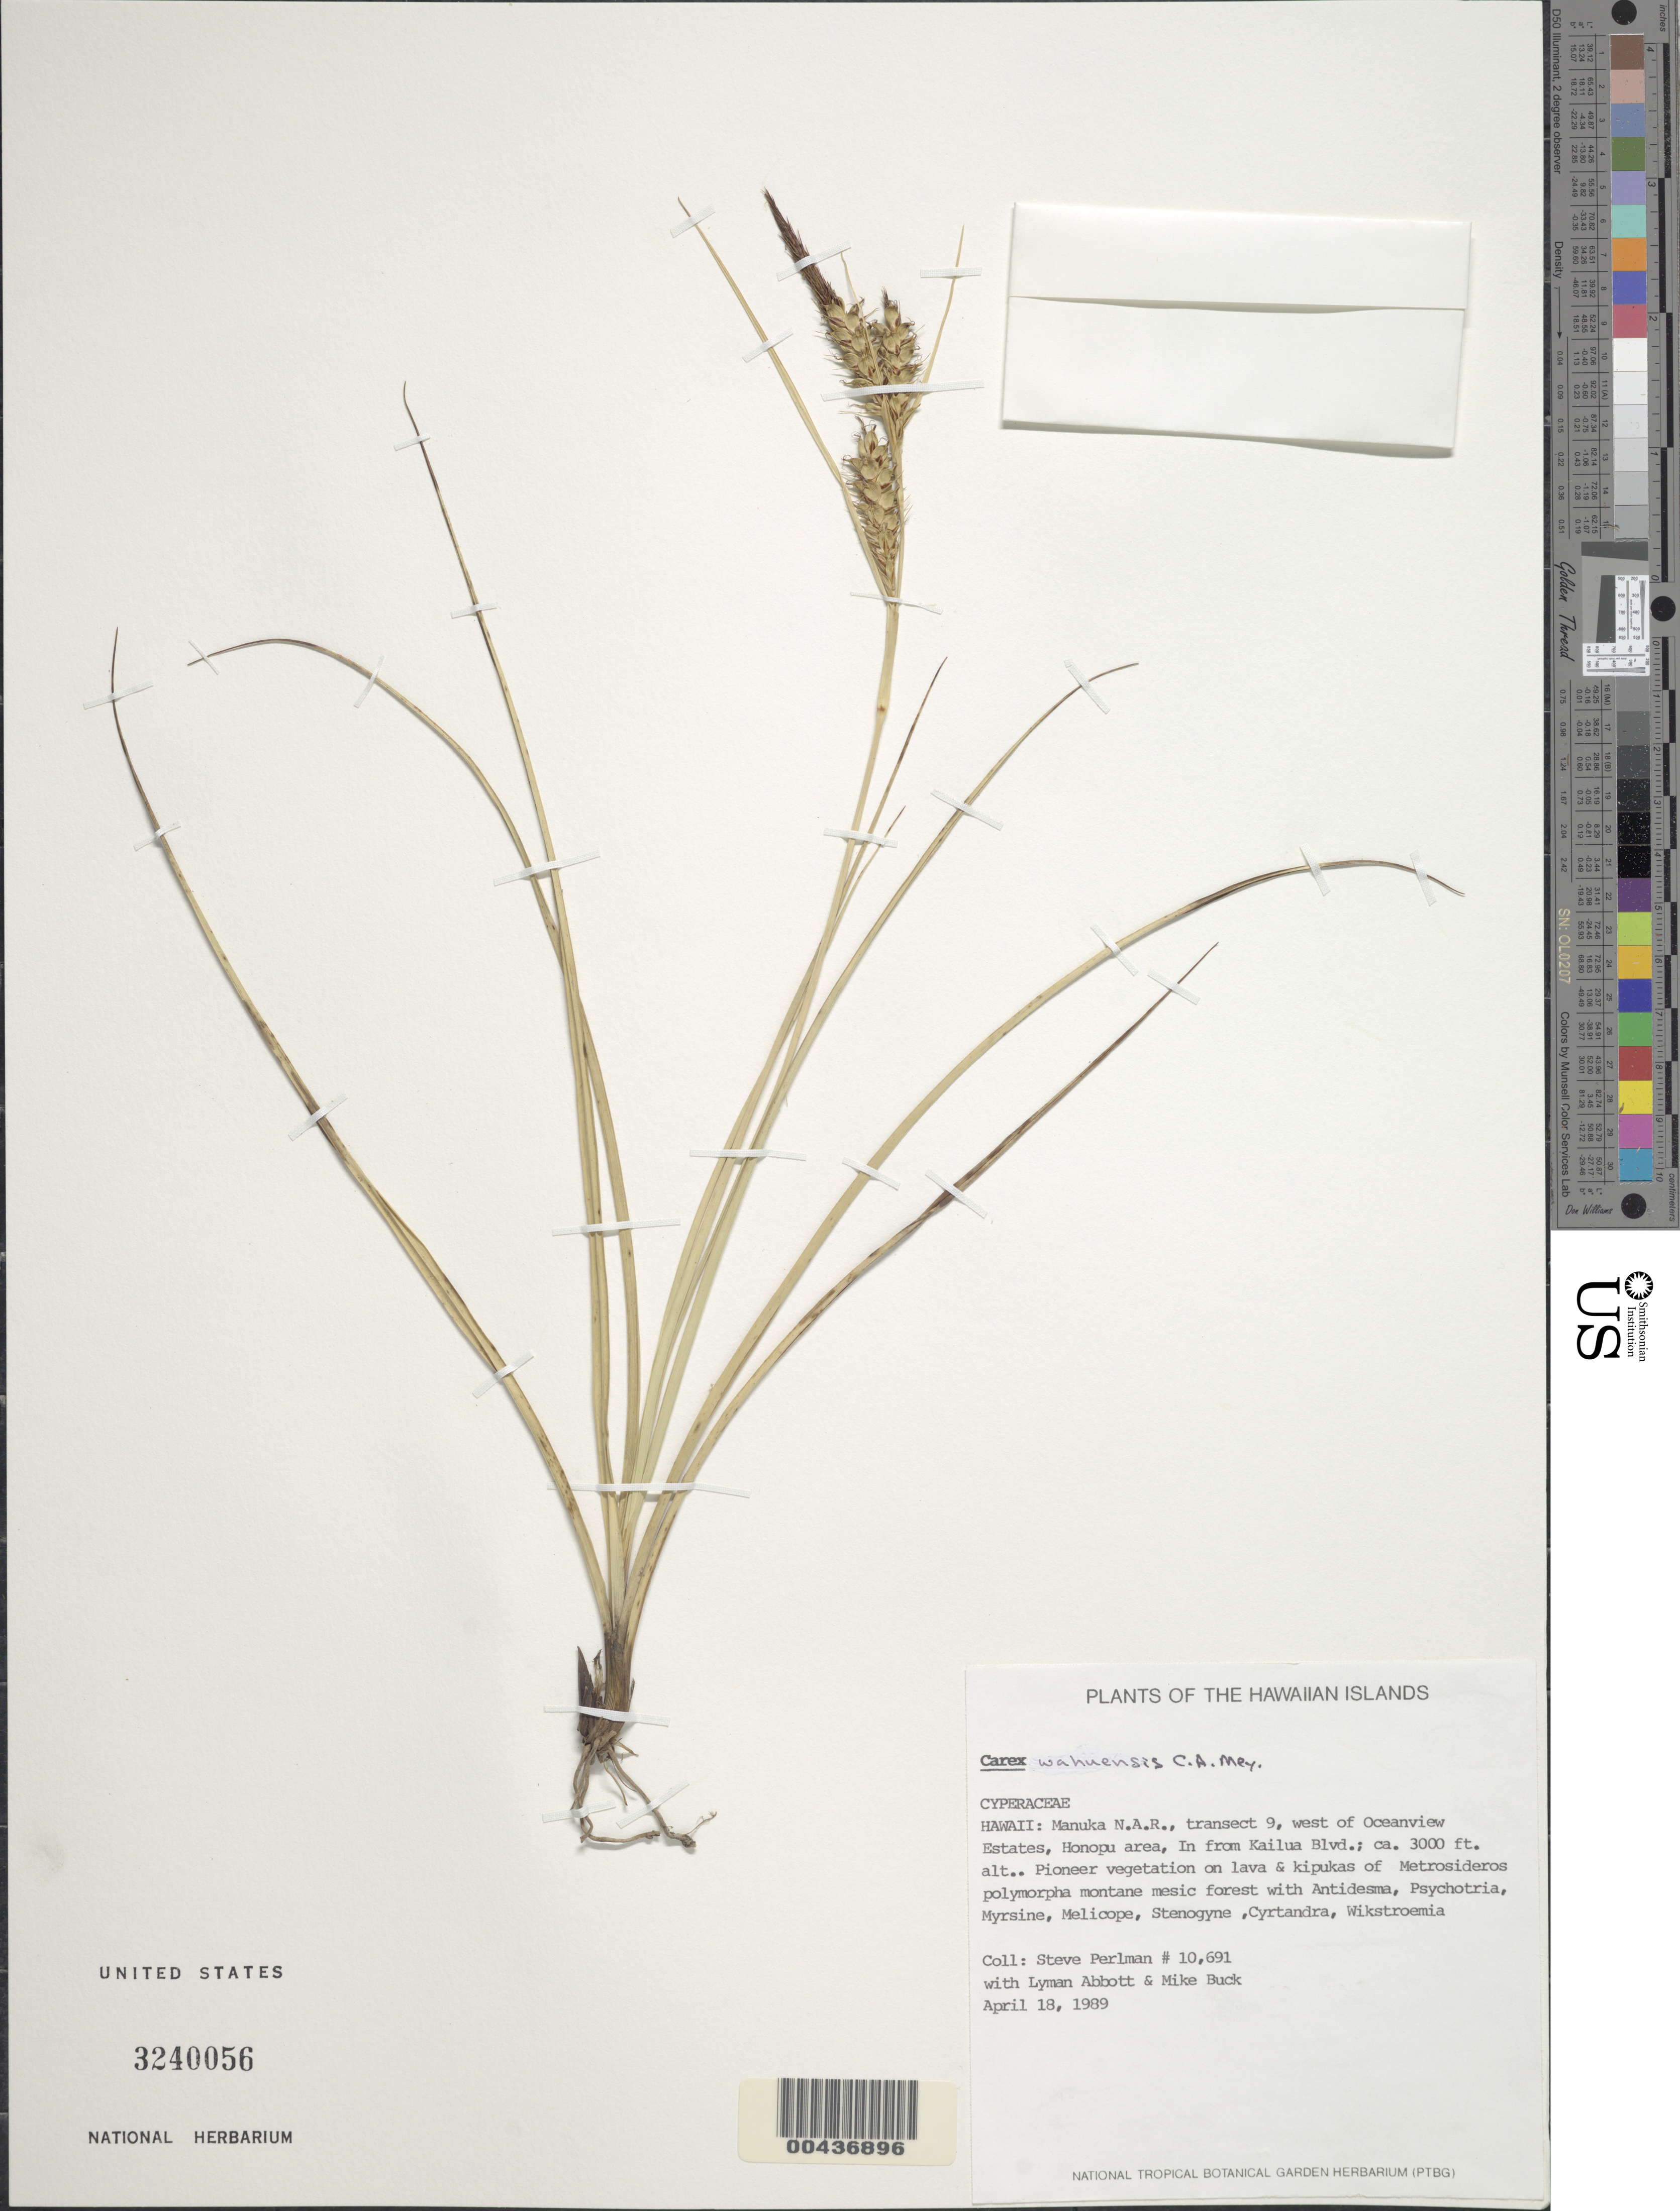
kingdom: Plantae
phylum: Tracheophyta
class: Liliopsida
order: Poales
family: Cyperaceae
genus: Carex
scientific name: Carex wahuensis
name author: C.A. Mey.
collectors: S. P. Perlman, L. Abbott & M. Buck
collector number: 10691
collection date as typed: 18 Apr 1989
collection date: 1989-04-18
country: United States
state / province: Hawaii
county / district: Hawaii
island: Hawaii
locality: Hawaii: Manuka N.A.R. transect 9, west of Oceanview Estates, Honopu area, in from Kailua Blvd.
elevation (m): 914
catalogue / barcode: US 3240056